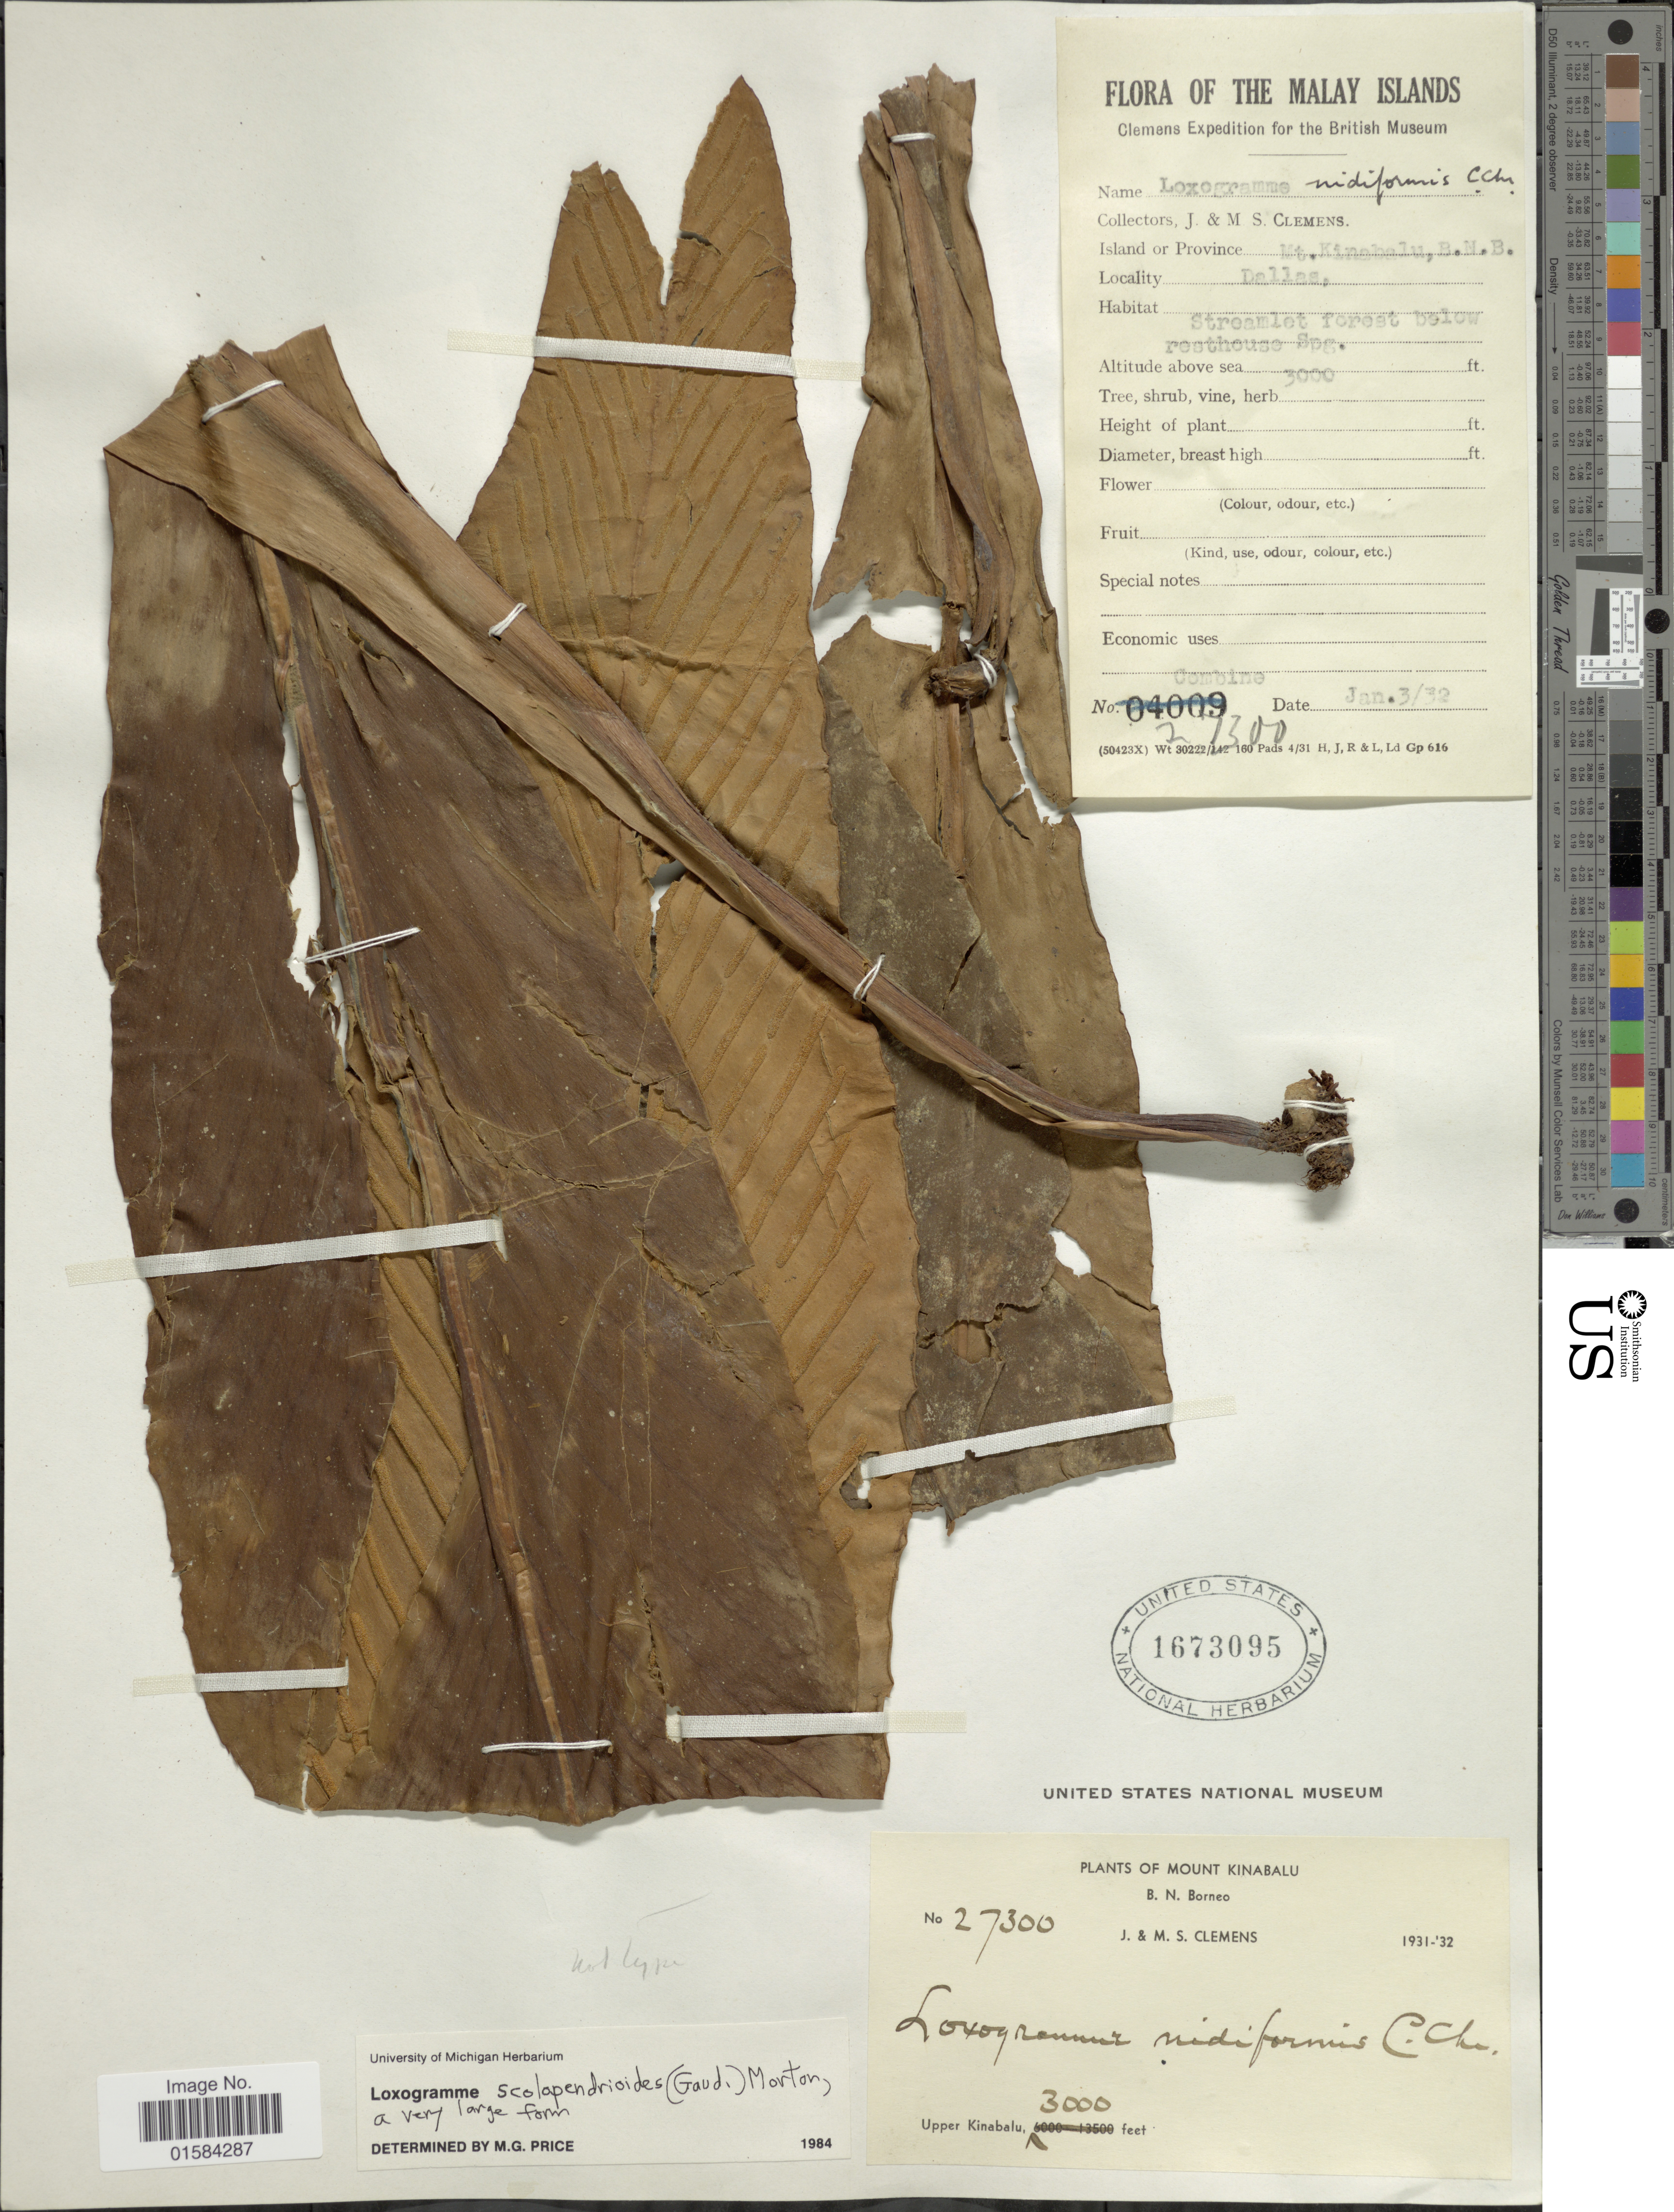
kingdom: Plantae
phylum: Tracheophyta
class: Polypodiopsida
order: Polypodiales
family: Polypodiaceae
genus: Loxogramme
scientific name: Loxogramme scolopendrioides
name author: (Gaudich.) C.V. Morton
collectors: J. Clemens & M. S. Clemens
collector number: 27300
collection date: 1932-01-03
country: Malaysia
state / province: Sabah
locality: Malay Islands, Mount Kinabalu, B. N. Borneo, Upper Kinabalu, B. N. B., Dallas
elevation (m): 914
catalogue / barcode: US 1673095